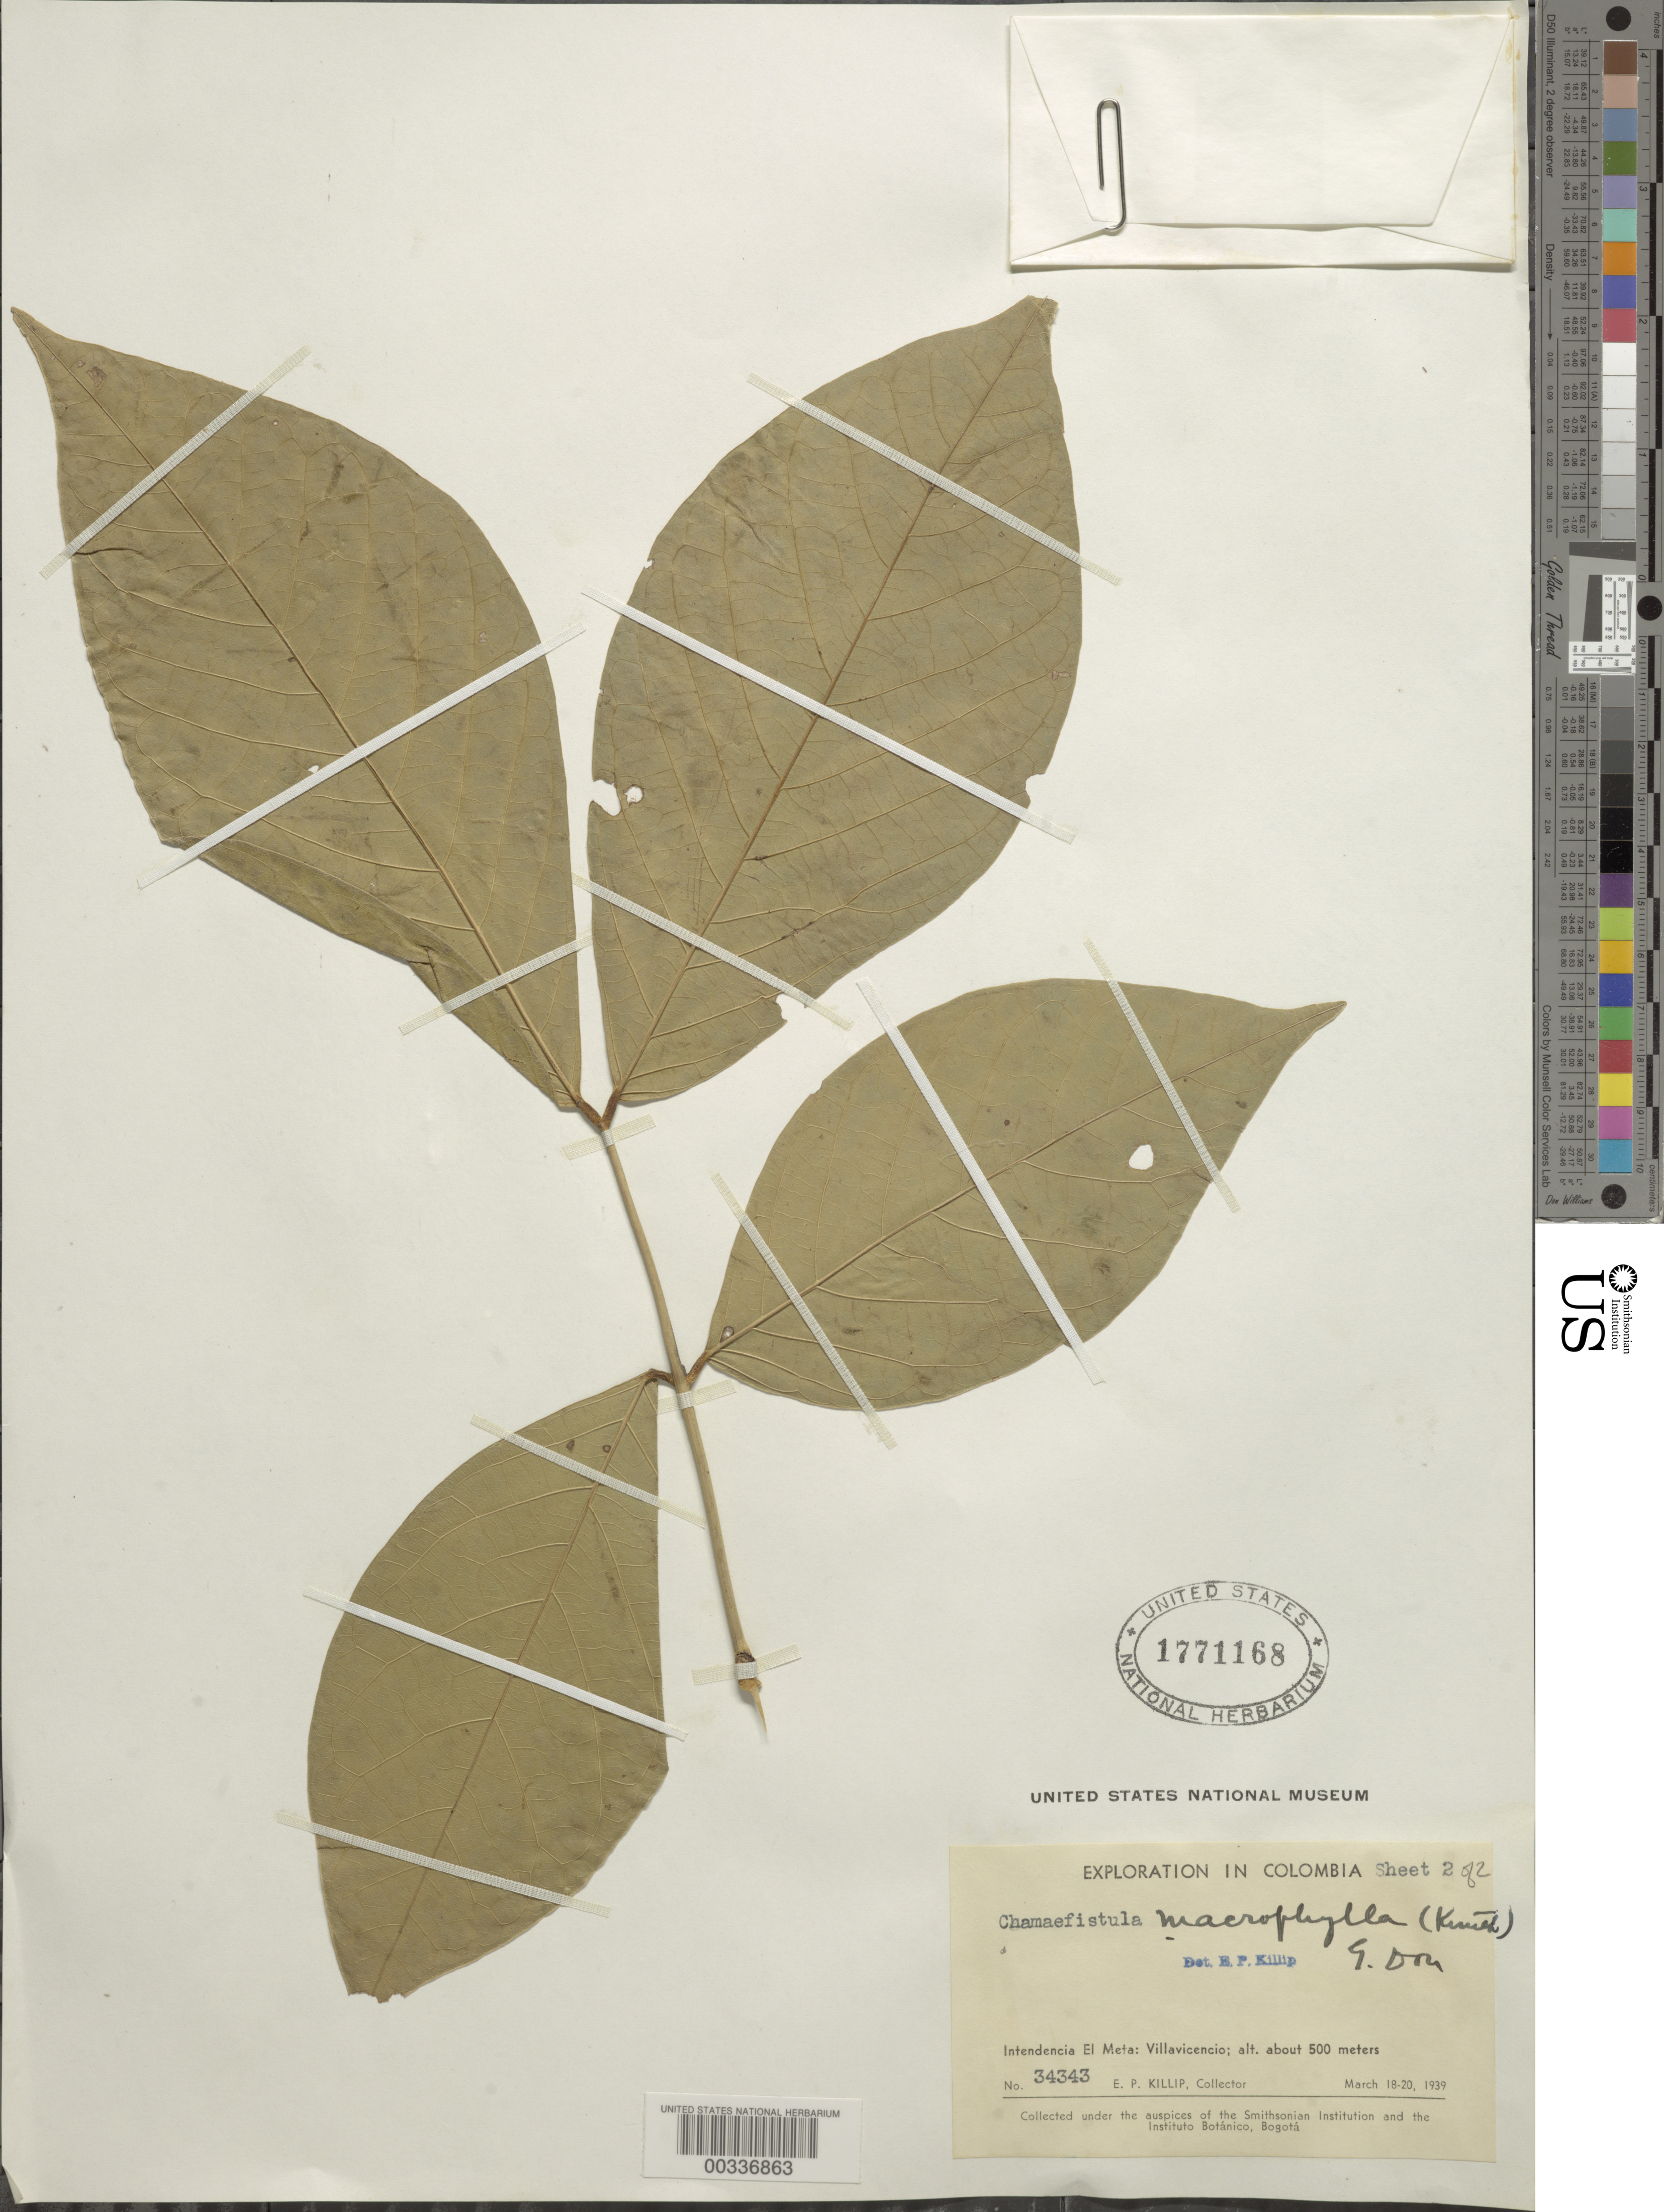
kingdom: Plantae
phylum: Tracheophyta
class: Magnoliopsida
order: Fabales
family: Fabaceae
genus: Senna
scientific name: Senna macrophylla var. macrophylla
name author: (Kunth) H.S. Irwin & Barneby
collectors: E. P. Killip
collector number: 34343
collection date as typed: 18 Mar 1939 to 20 Mar 1939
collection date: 1939-03-18/1939-03-20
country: Colombia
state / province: Meta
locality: Villa Vicencia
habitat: Roadside thicket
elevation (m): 500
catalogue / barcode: US 1771168